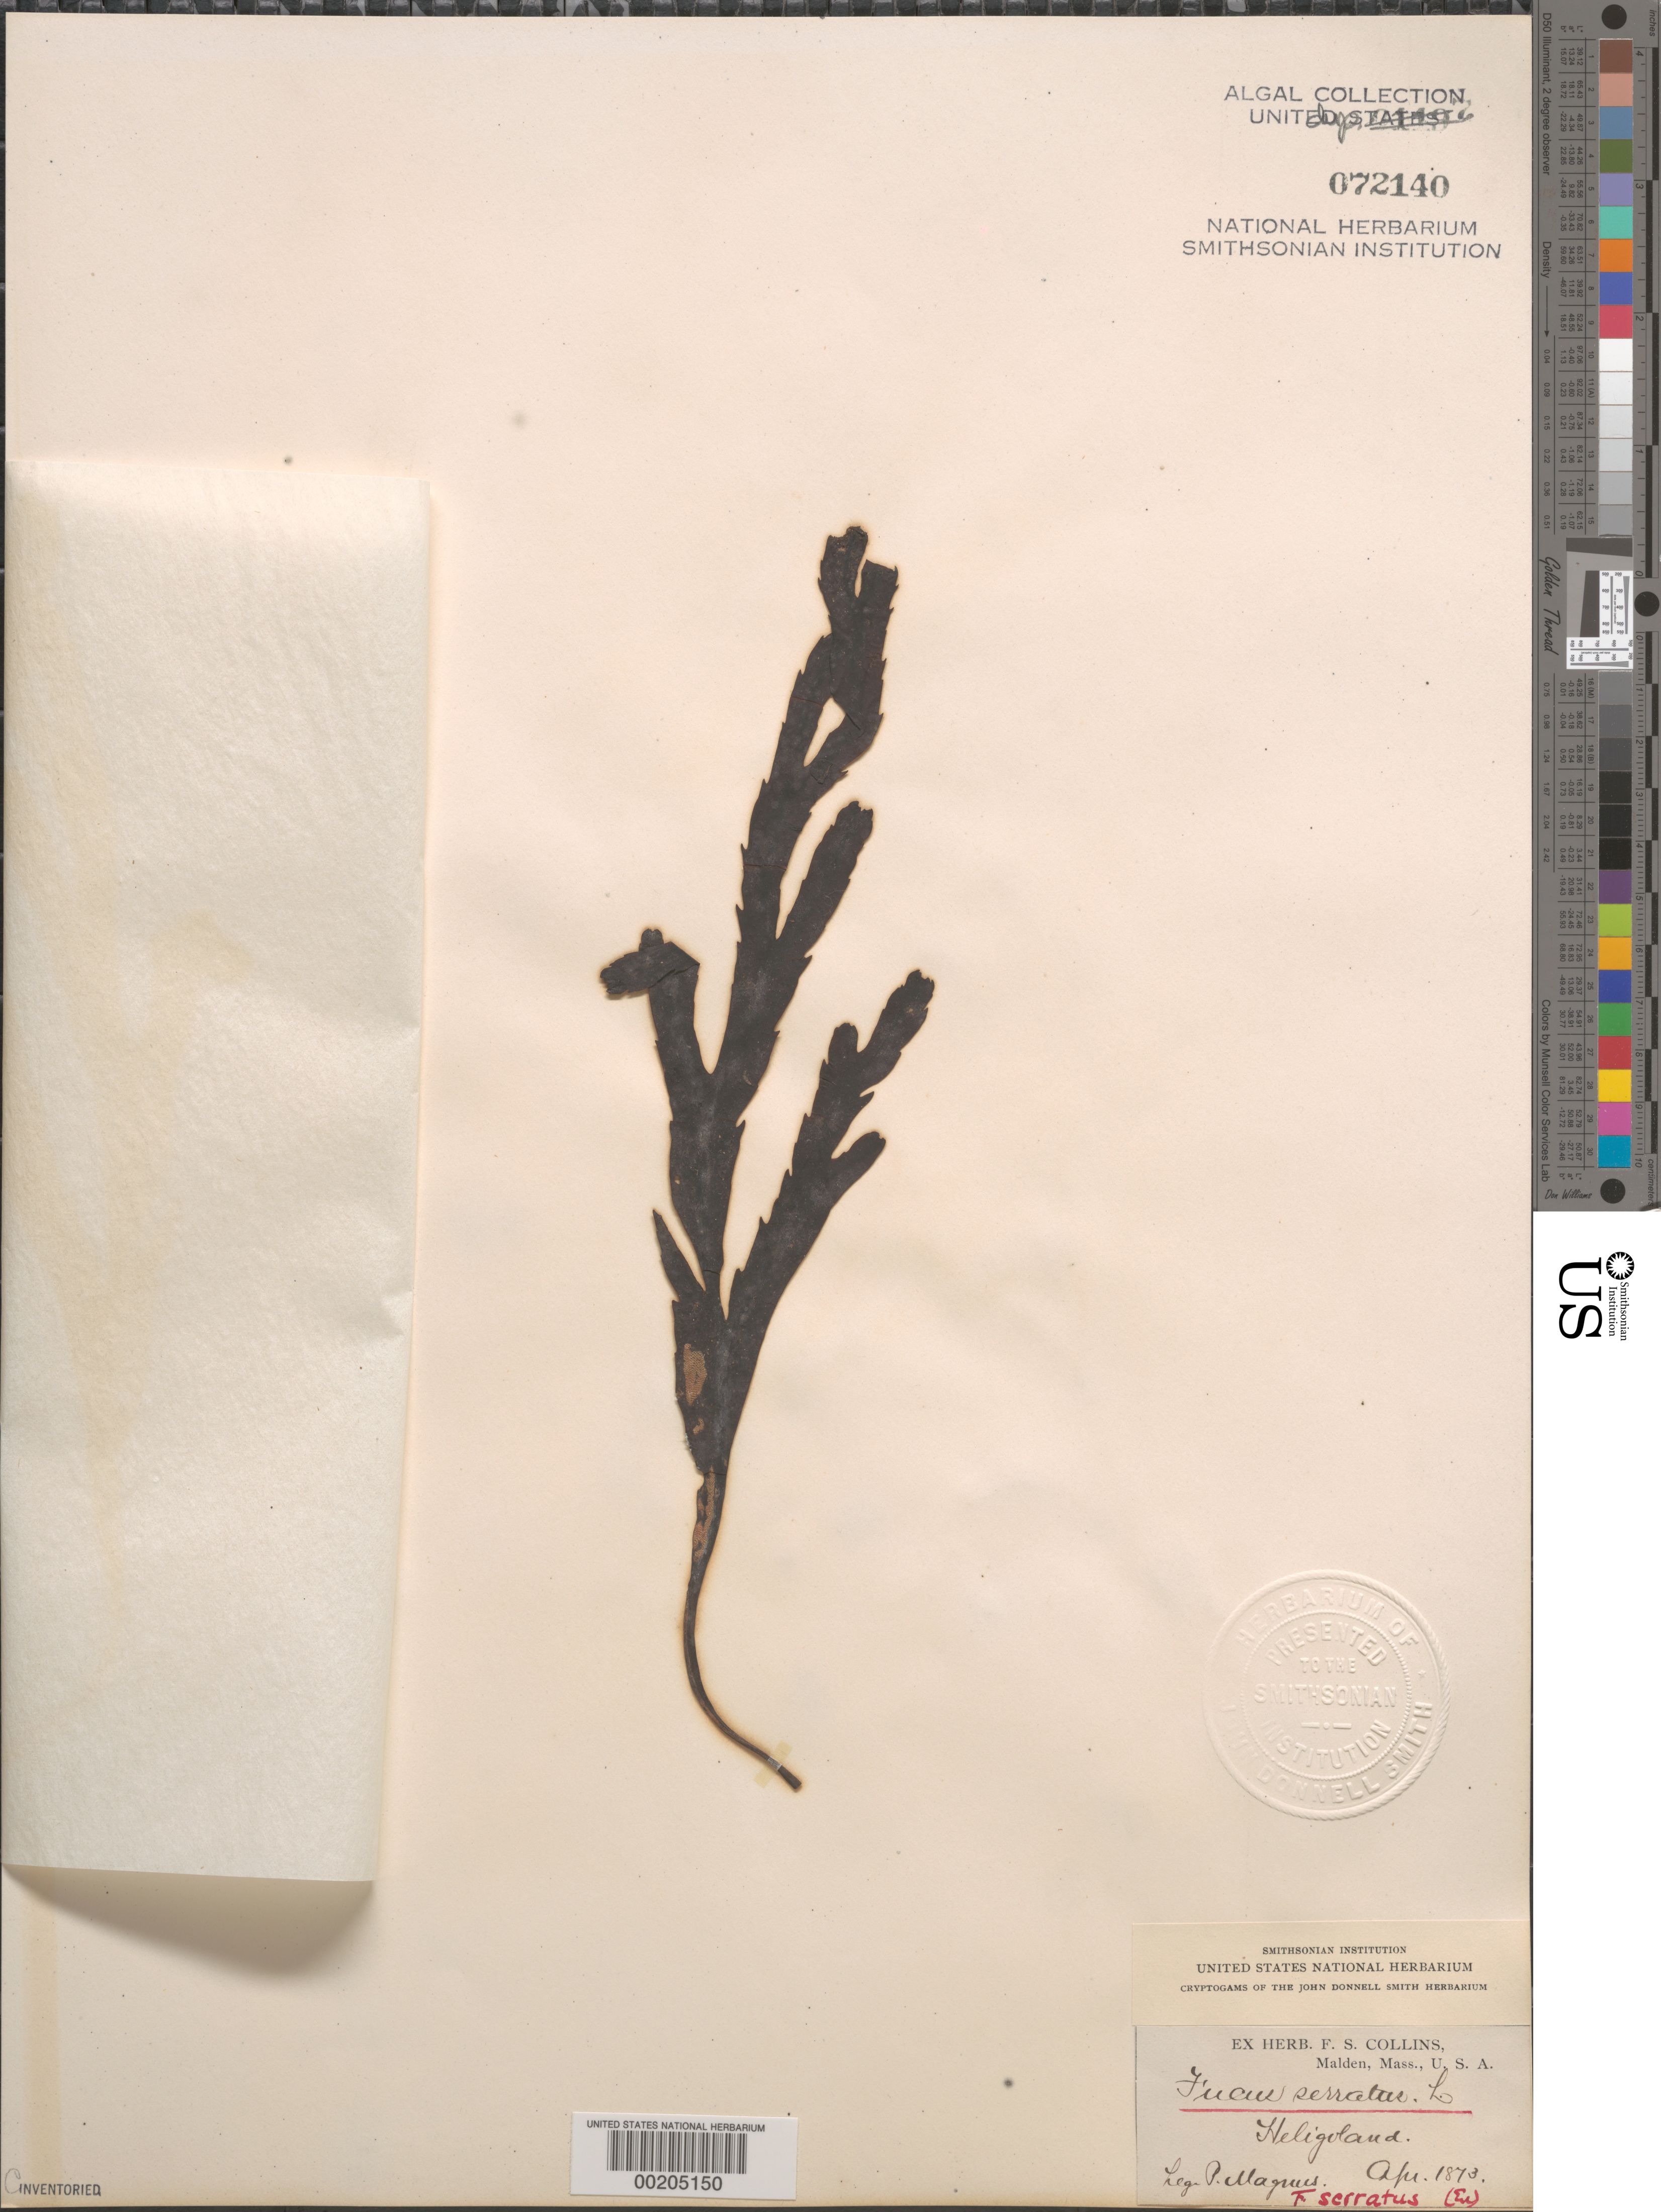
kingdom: Chromista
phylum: Ochrophyta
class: Phaeophyceae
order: Fucales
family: Fucaceae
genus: Fucus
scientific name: Fucus serratus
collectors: P. W. Magnus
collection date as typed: Apr 1873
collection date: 1873-04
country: Germany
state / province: Schleswig-Holstein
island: Helgoland (Heligoland)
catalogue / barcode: US 72140